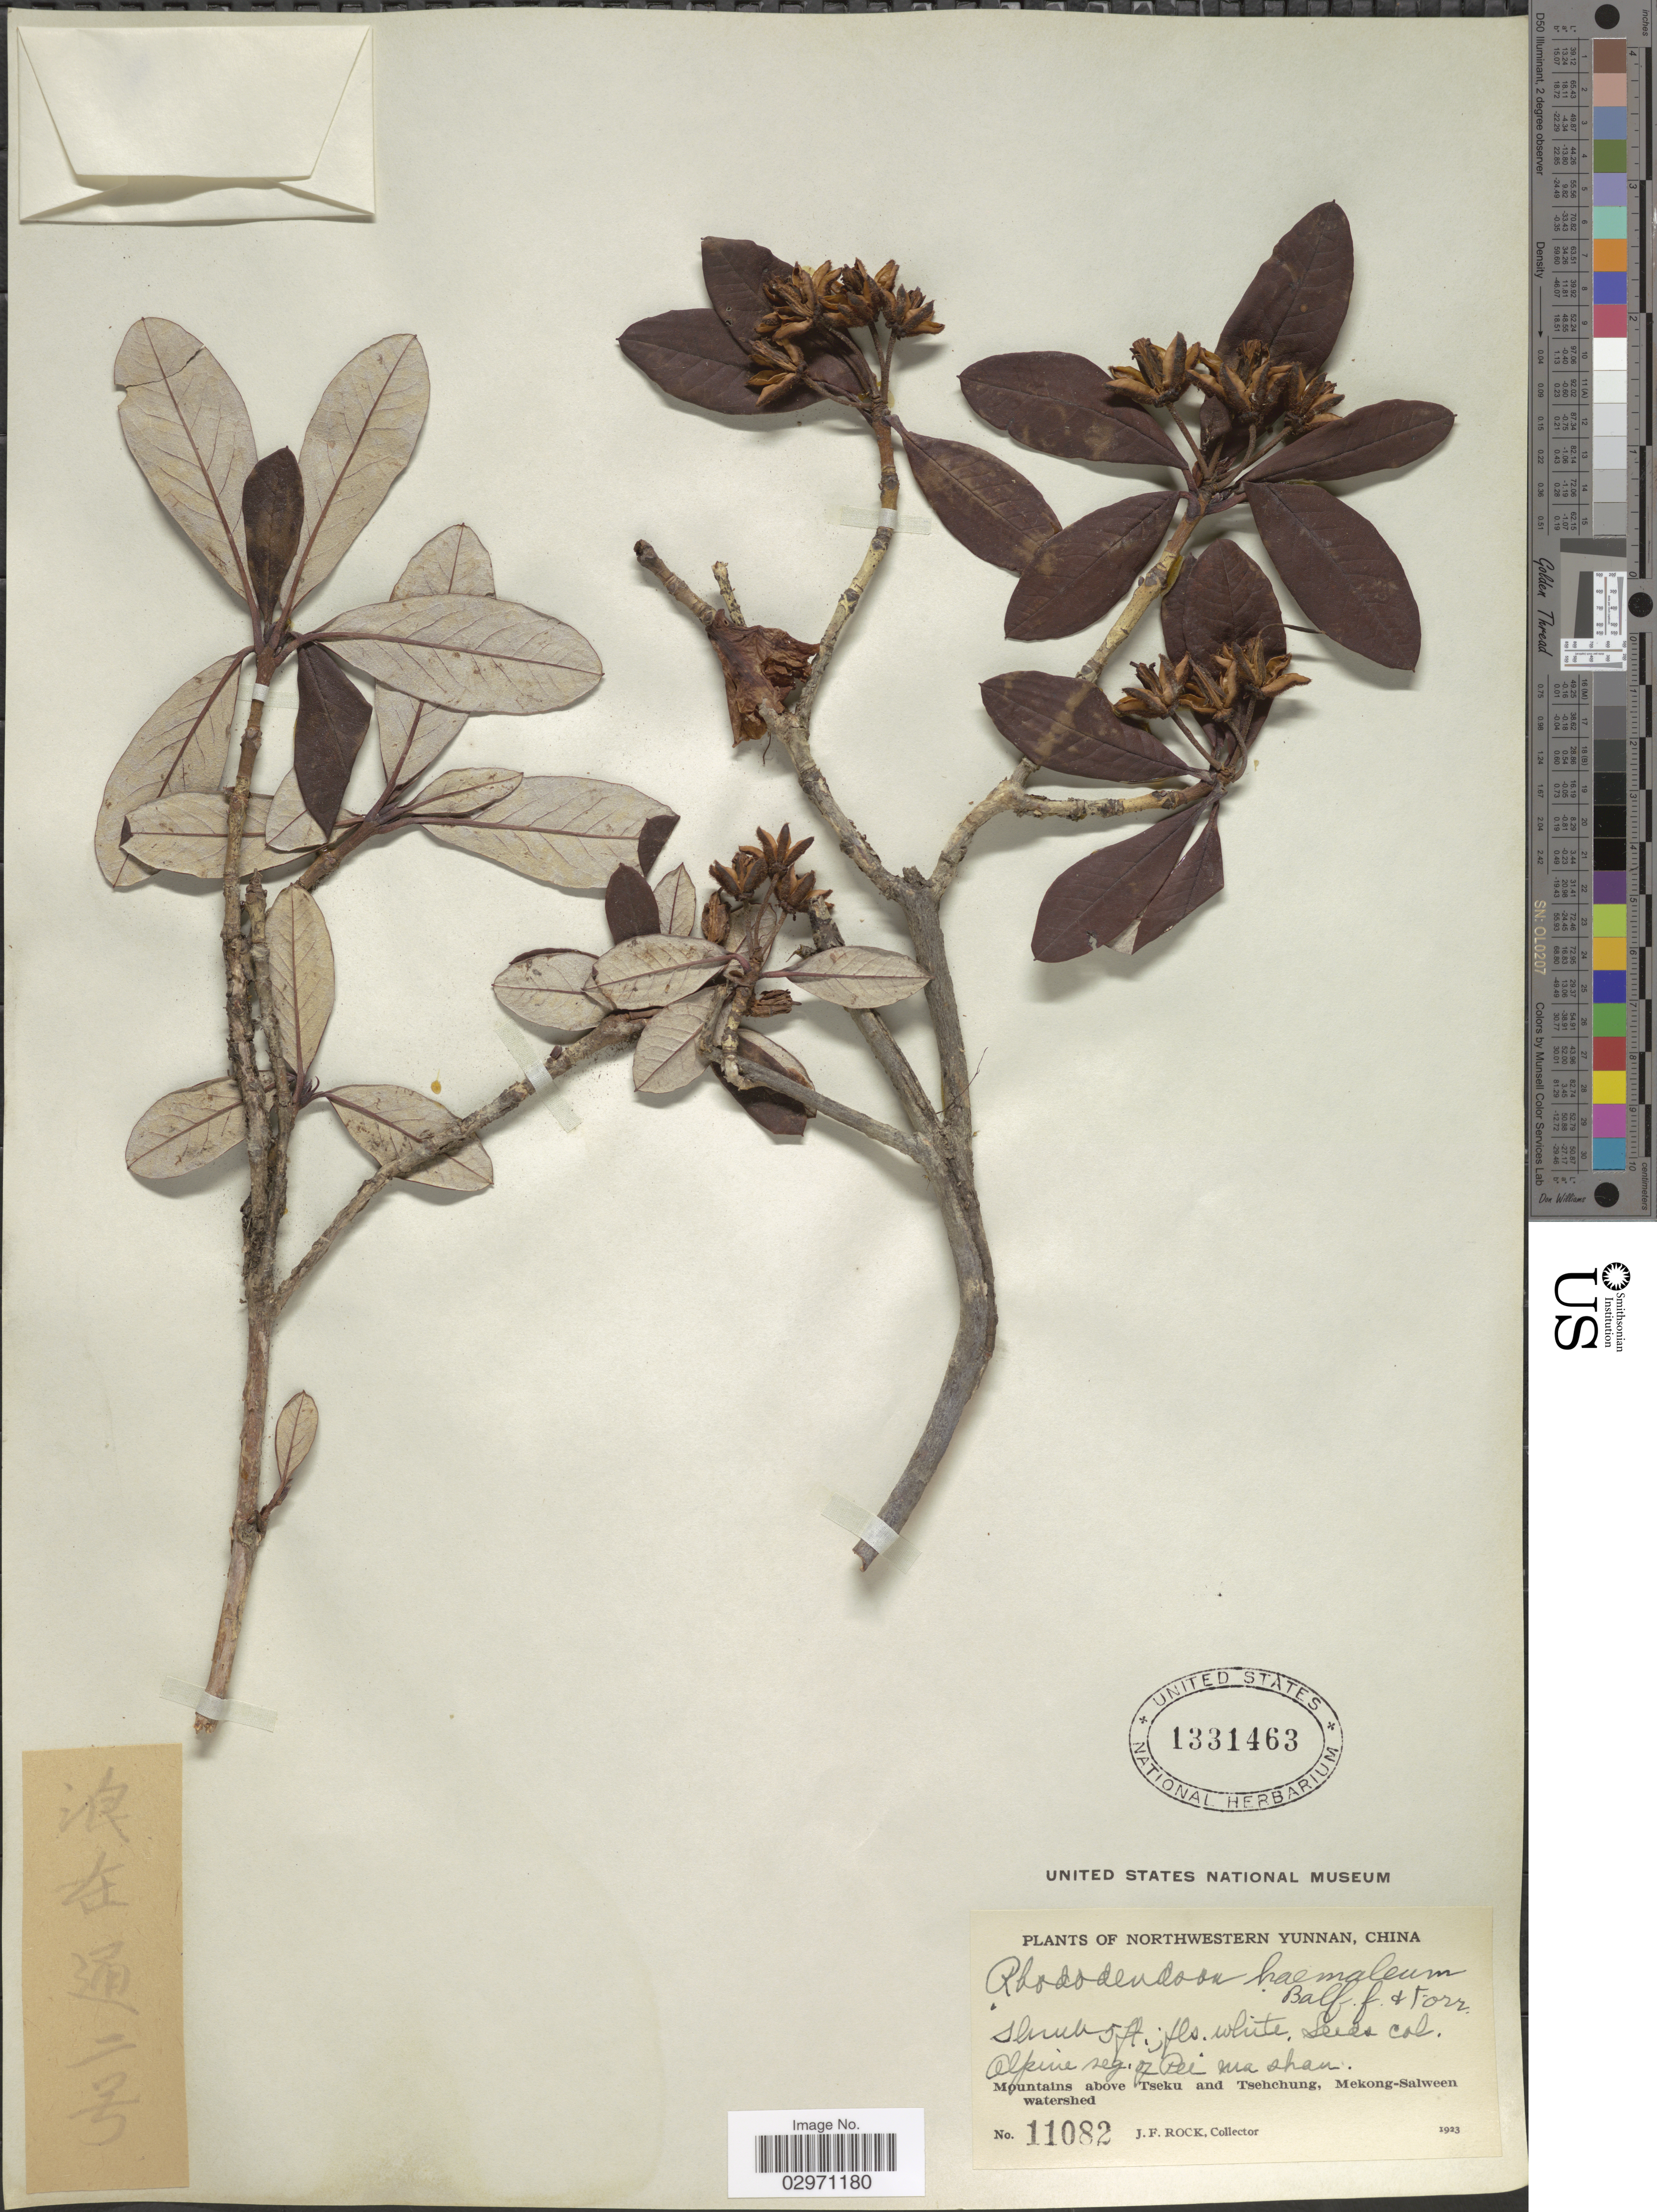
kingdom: Plantae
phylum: Tracheophyta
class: Magnoliopsida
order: Ericales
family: Ericaceae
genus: Rhododendron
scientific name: Rhododendron haemaleum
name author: Balf. f. & Forrest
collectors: J. Rock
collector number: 11082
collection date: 1923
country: China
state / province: Yunnan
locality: Northwestern Yunnan. Alpine reg. of Pei ma shan. Mountains above Tseku and Tsehchung, Mekong-Salween watershed.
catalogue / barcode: US 1331463